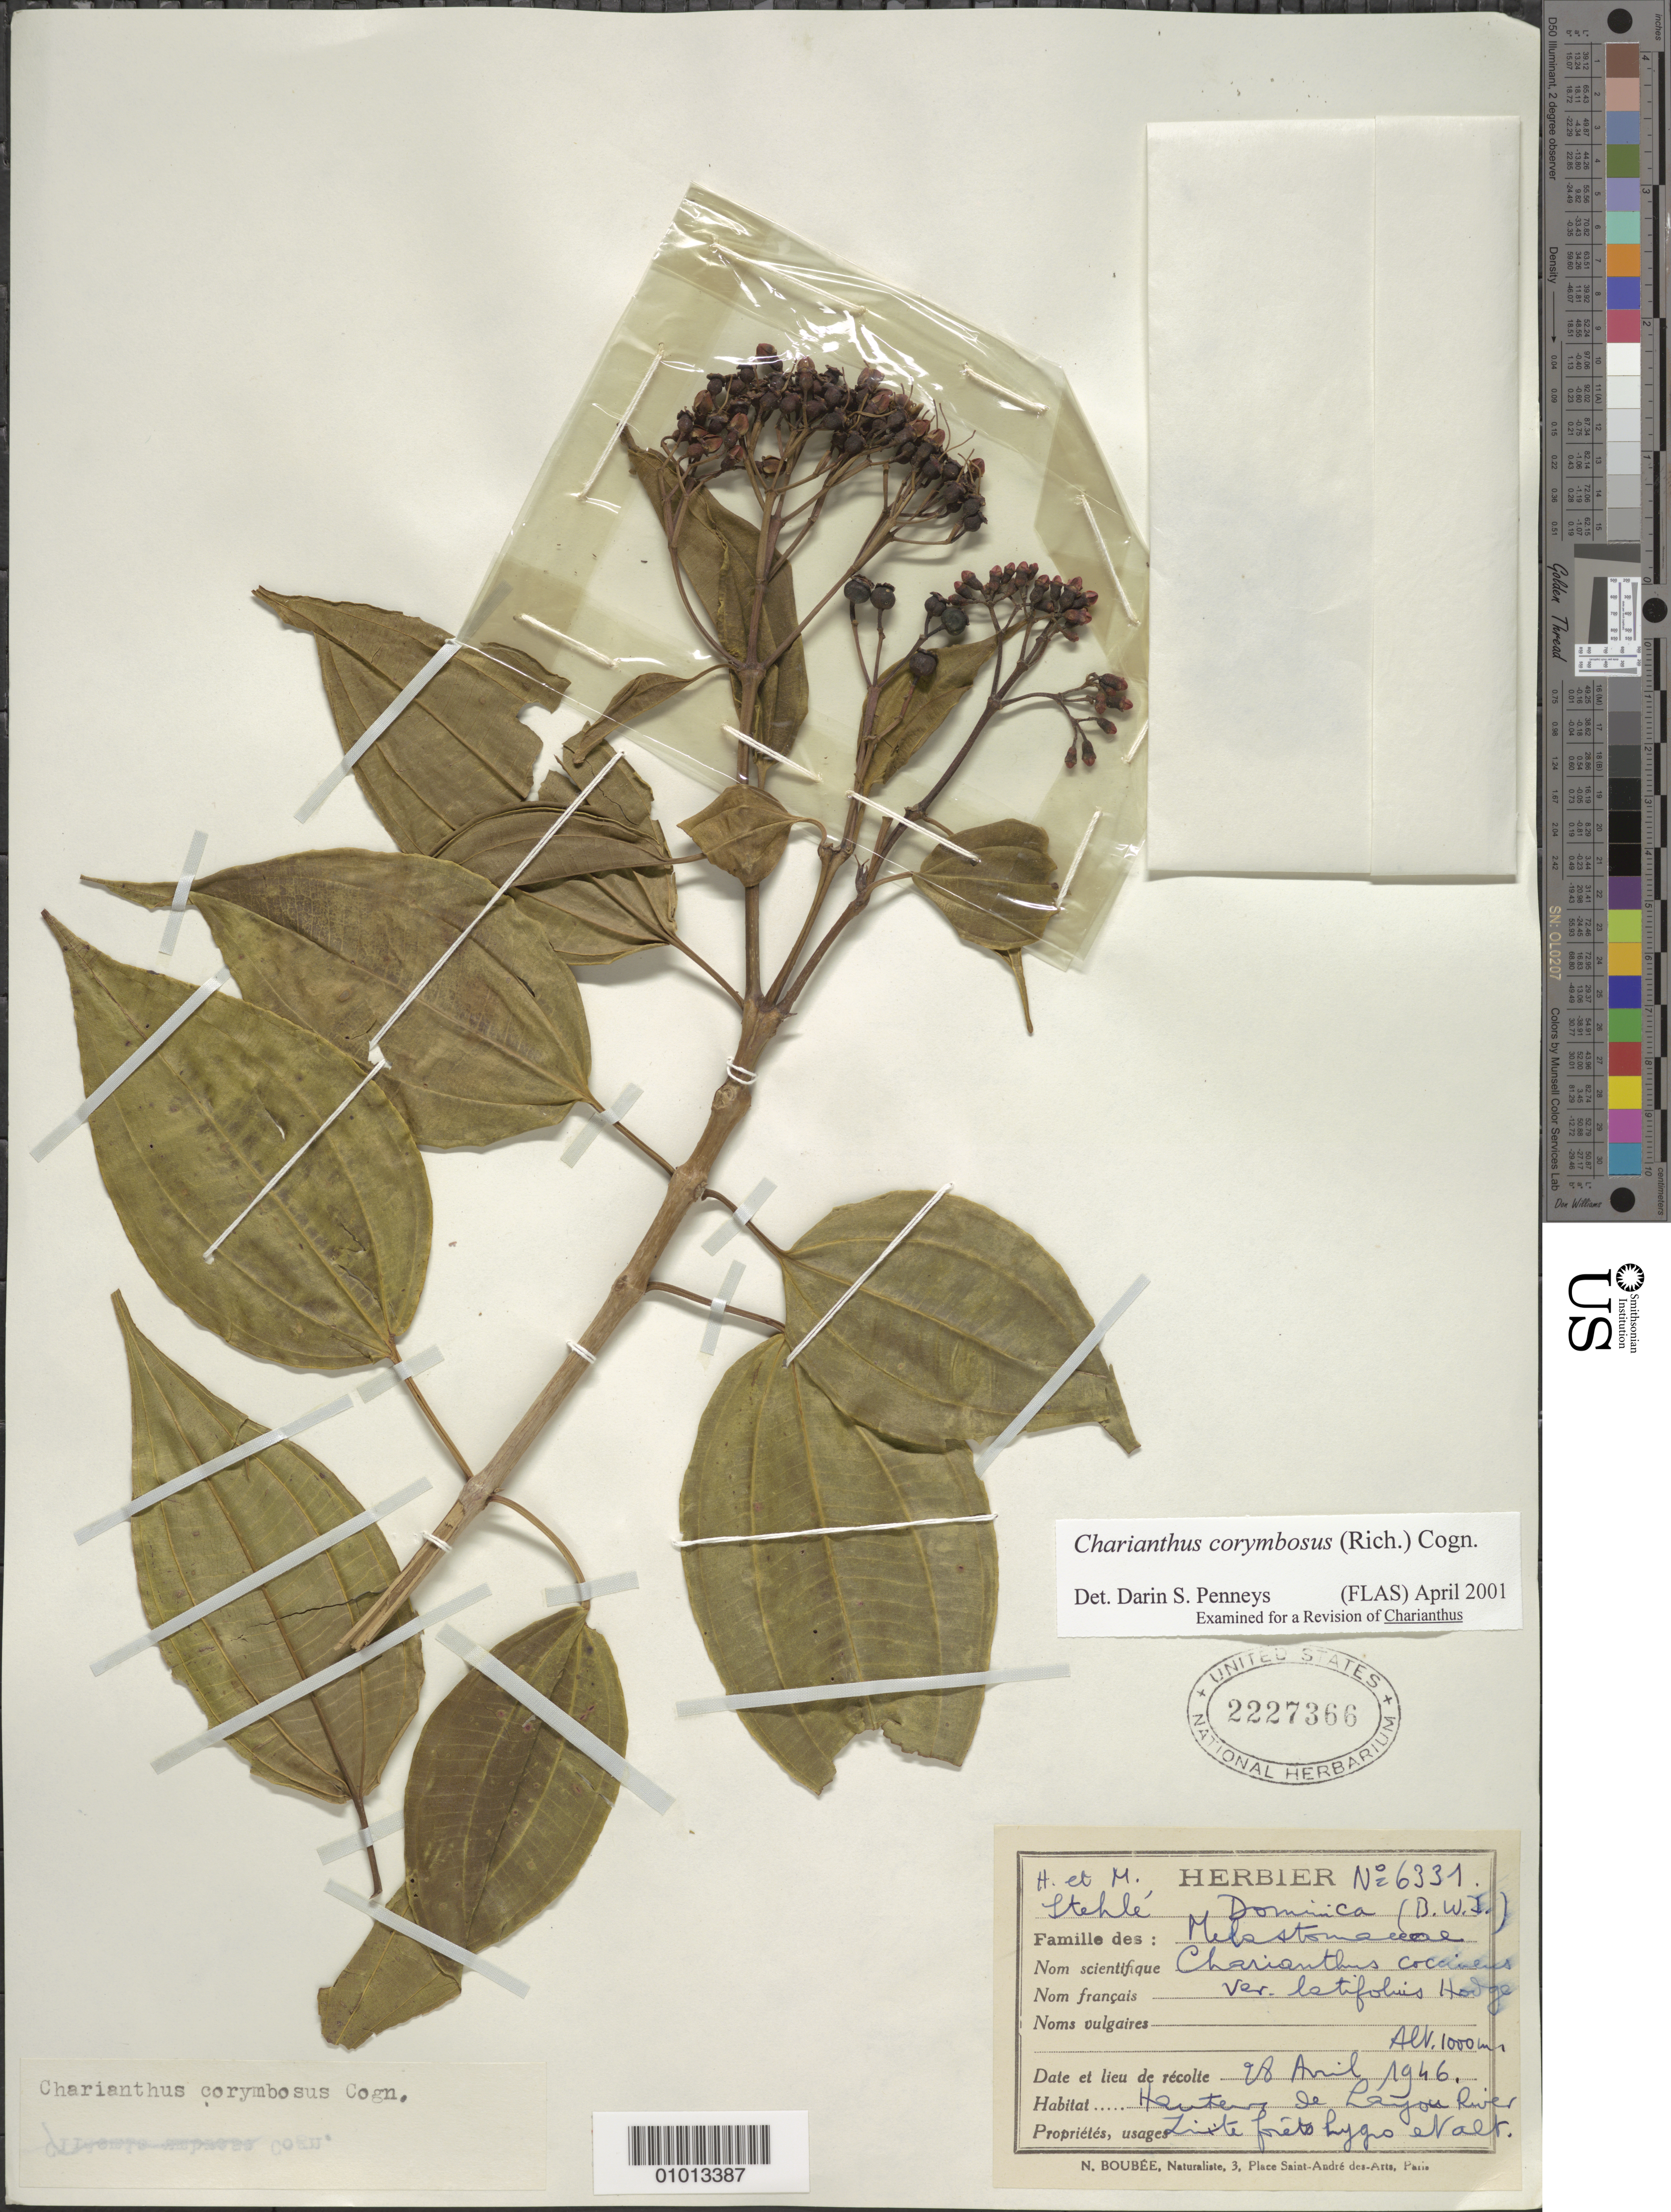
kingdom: Plantae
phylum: Tracheophyta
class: Magnoliopsida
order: Myrtales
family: Melastomataceae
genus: Charianthus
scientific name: Charianthus corymbosus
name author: (Rich.) Cogn.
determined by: Penneys, D. S.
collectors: H. Stehlé & M. Stehlé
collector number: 6331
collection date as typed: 28 Apr 1946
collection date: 1946-04-28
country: Dominica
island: Dominica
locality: Haute de Layou River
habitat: Forêt hygo et alt.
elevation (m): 1000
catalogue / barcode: US 2227366